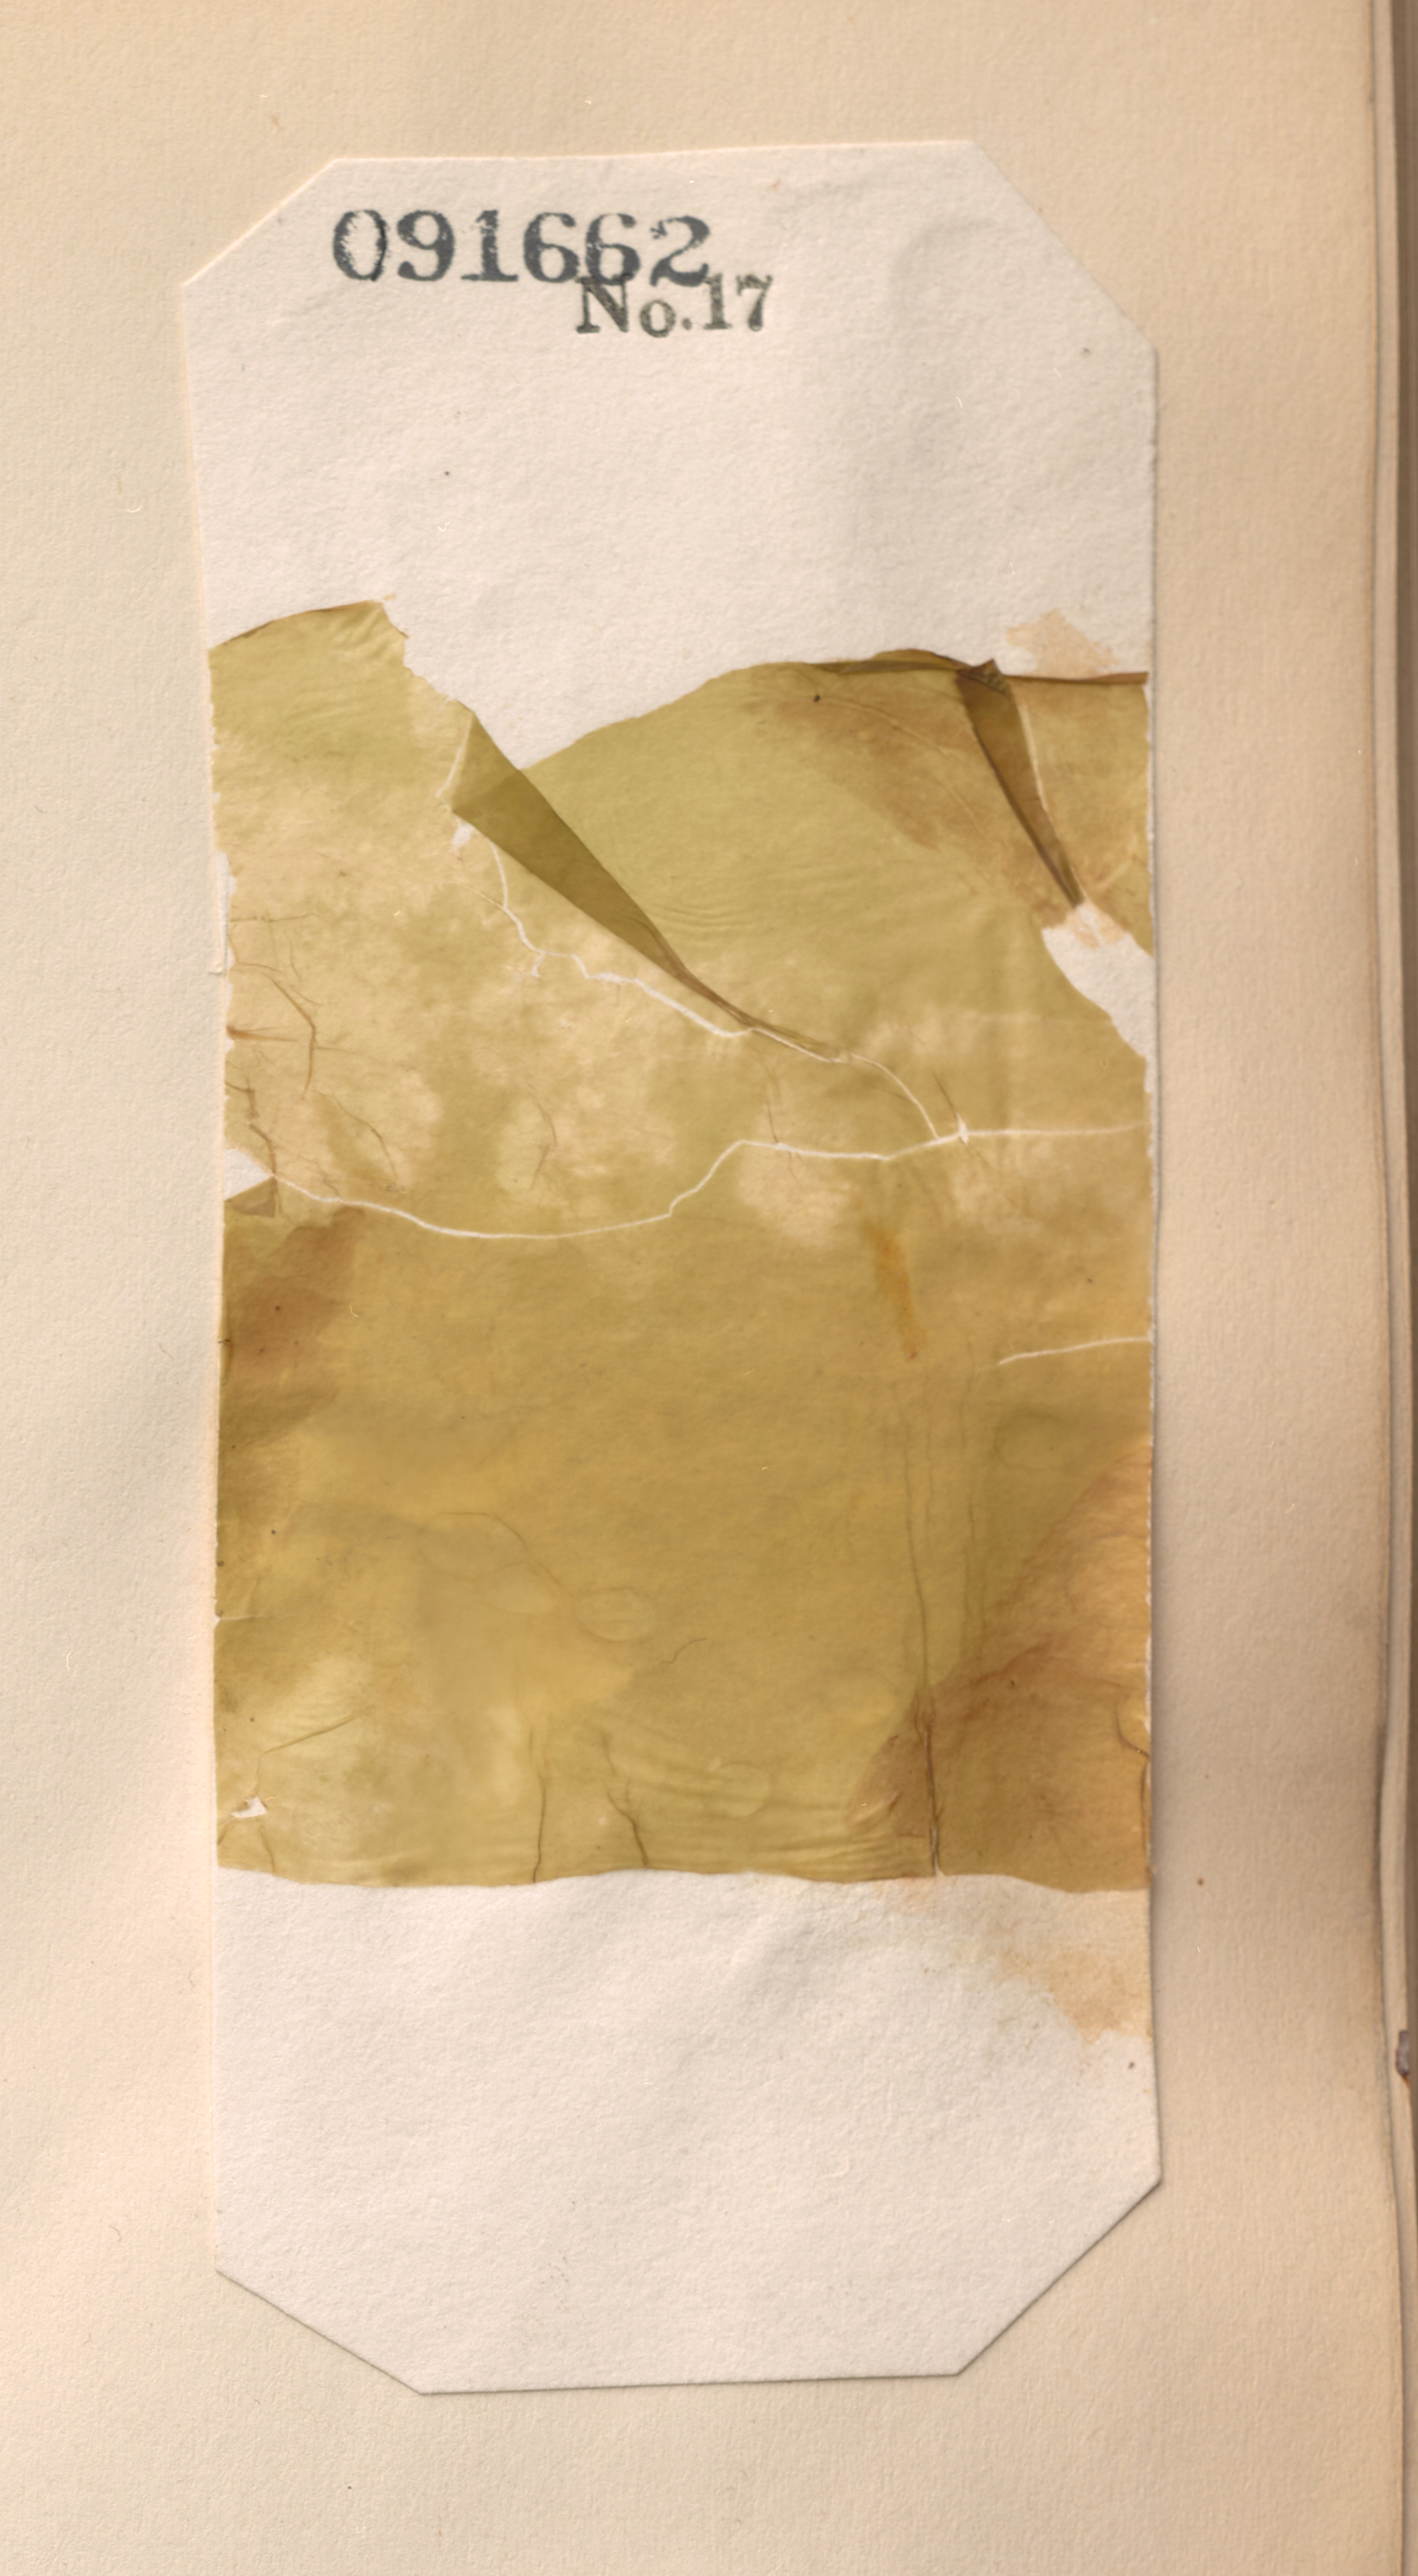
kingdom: Chromista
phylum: Ochrophyta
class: Phaeophyceae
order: Laminariales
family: Laminariaceae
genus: Saccharina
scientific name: Saccharina latissima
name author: C.E. Lane et al.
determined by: Algae name updating Project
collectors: C. Durant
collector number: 17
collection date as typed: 1850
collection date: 1850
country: United States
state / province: New York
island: Staten Island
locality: Fort Hamilton and New York Harbor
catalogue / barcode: US 91662